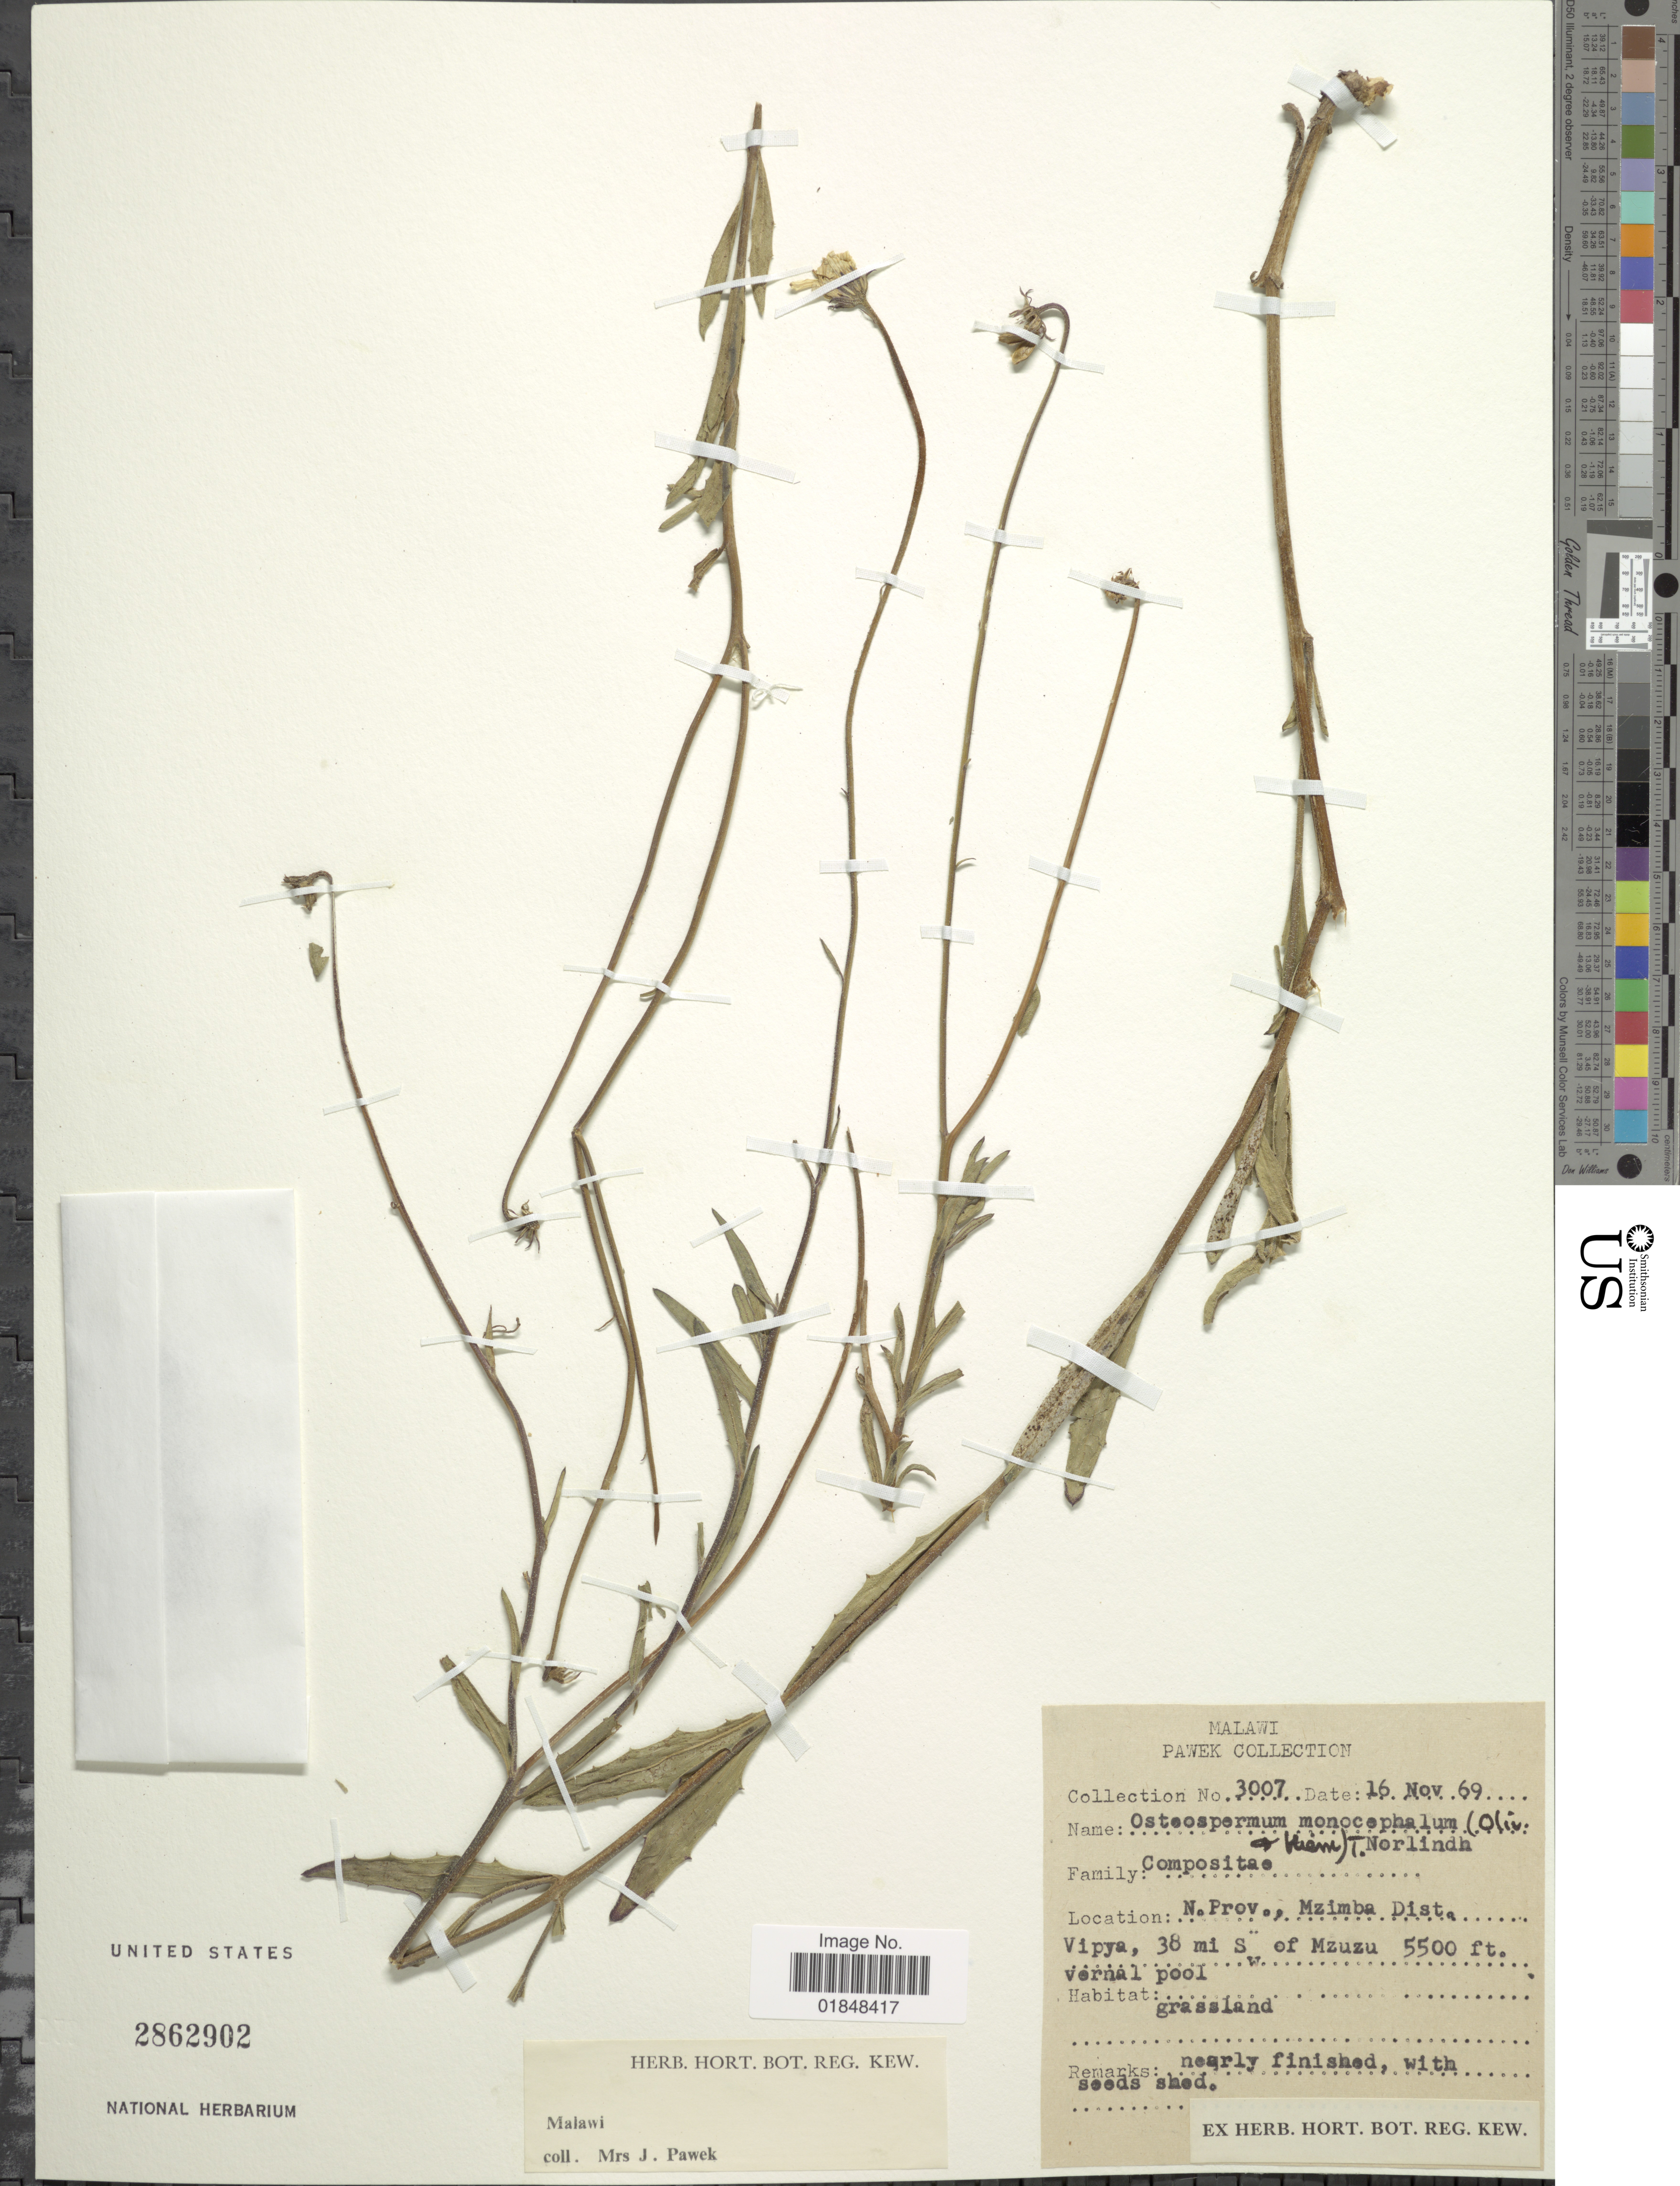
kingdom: Plantae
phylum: Tracheophyta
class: Magnoliopsida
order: Asterales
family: Asteraceae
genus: Osteospermum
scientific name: Osteospermum monocephalum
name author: (Oliv. & Hiern) Norl.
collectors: -- Pawek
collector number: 3007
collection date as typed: Transcribed d/m/y: 16/11/69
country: Malawi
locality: N. Prov. Mzimba Dist., Vipya, 38 mi S of Mzuzu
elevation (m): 1676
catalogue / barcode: US 2862902